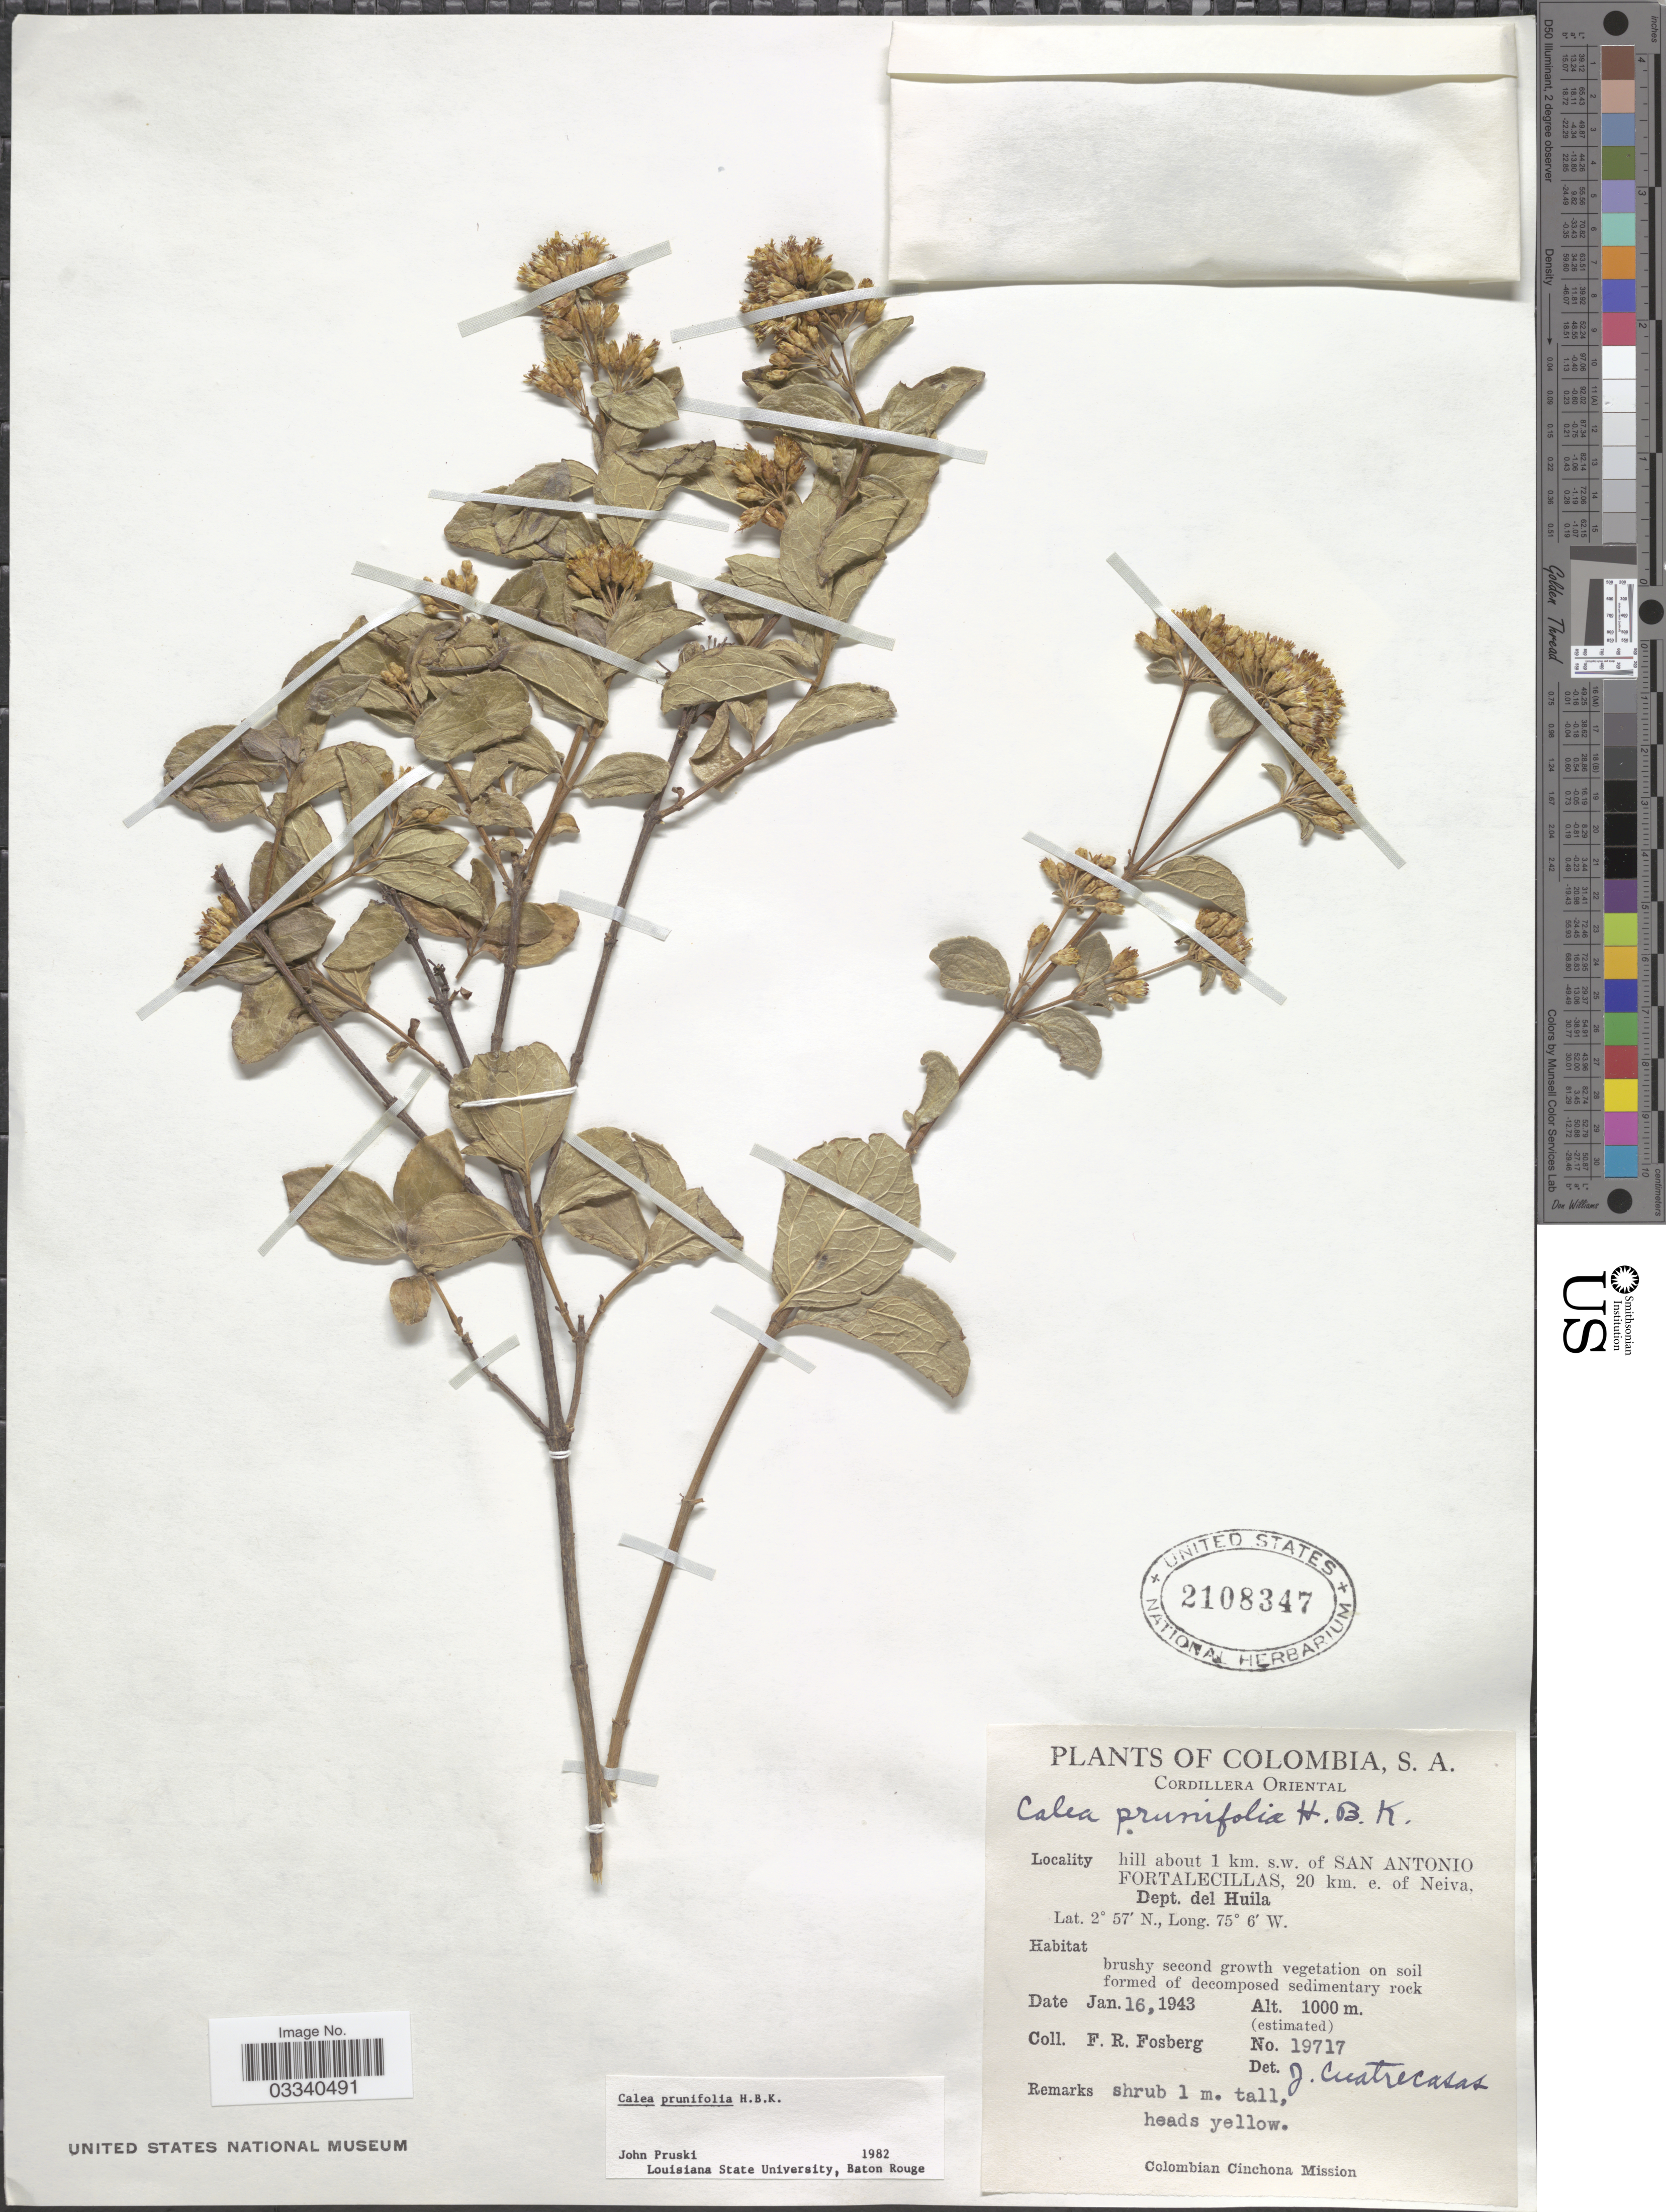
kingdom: Plantae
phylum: Tracheophyta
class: Magnoliopsida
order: Asterales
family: Asteraceae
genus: Calea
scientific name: Calea prunifolia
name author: Kunth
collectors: F. R. Fosberg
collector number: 19717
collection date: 1943-01-16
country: Colombia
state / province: Huila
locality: Cordillera Oriental, hill about 1 km. s.w. of San Antonio Fortalecillas, 20 km. e. of Neiva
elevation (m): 1000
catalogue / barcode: US 2108347